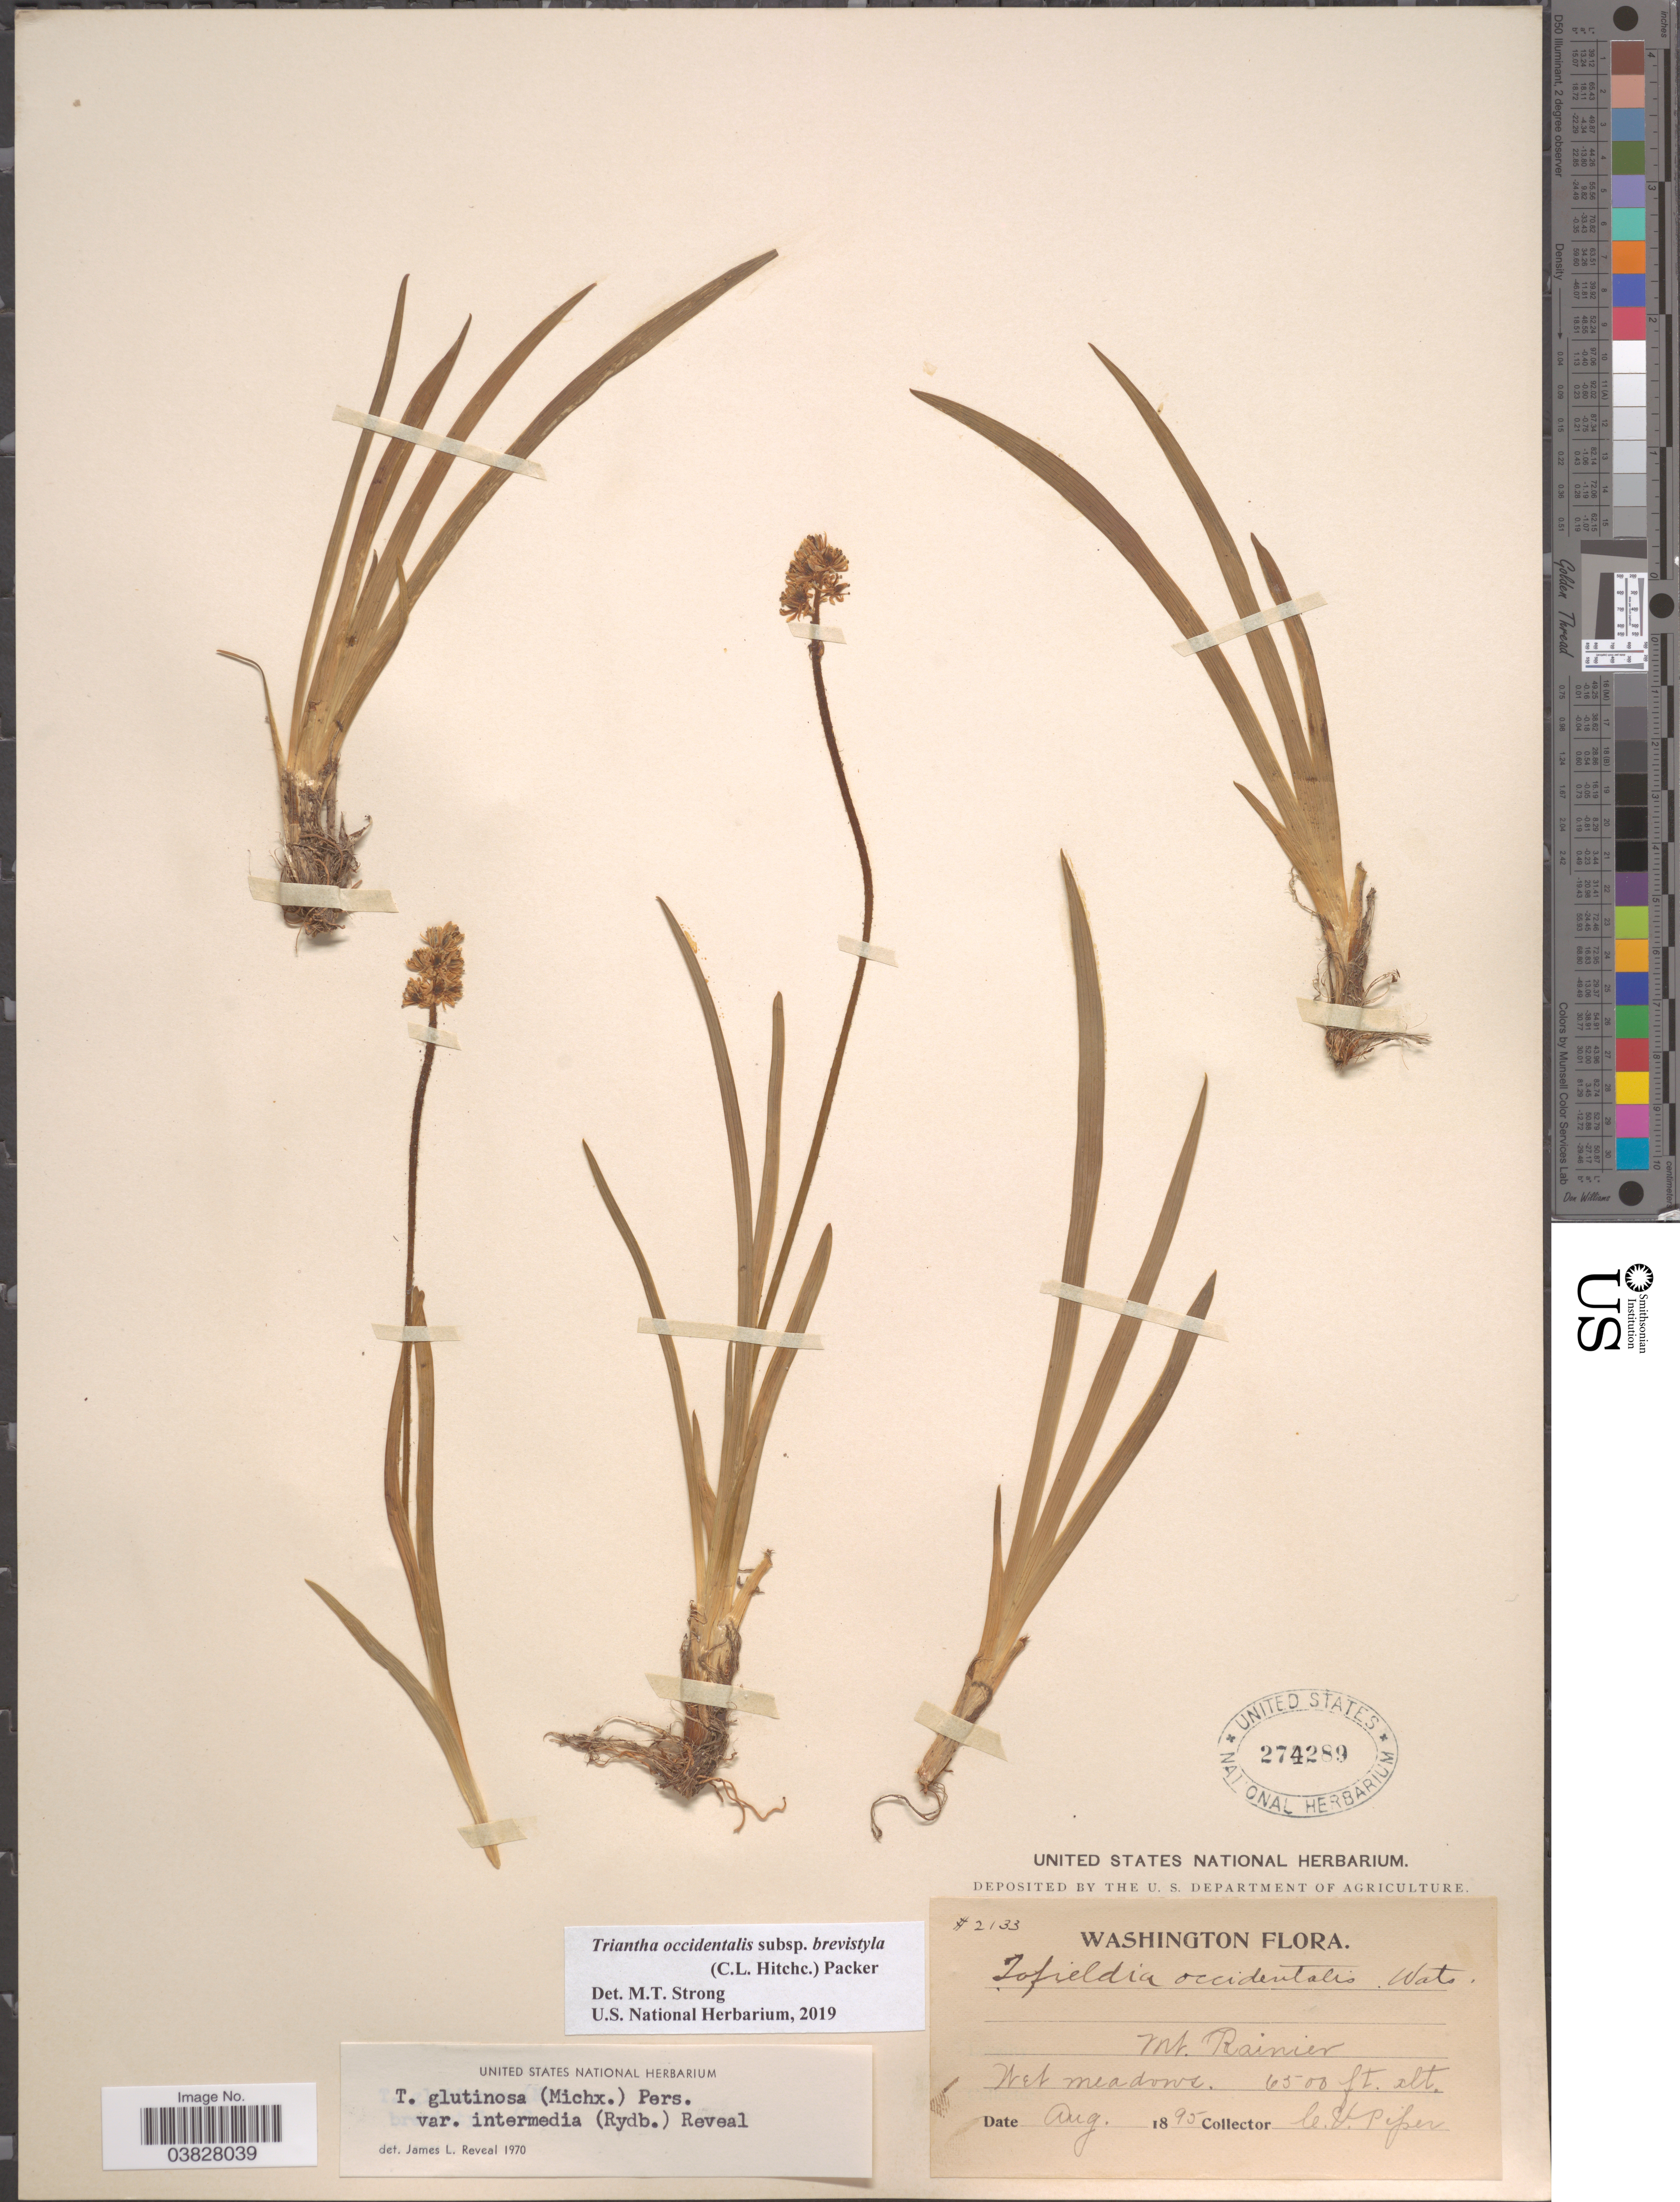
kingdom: Plantae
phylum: Tracheophyta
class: Liliopsida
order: Alismatales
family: Tofieldiaceae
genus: Triantha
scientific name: Triantha occidentalis subsp. brevistyla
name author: (C.L. Hitchc.) Packer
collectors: C. V. Piper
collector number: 2133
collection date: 1895-08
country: United States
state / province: Washington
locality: Mt. Rainier. Wet meadow.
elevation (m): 1981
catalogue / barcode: US 274289